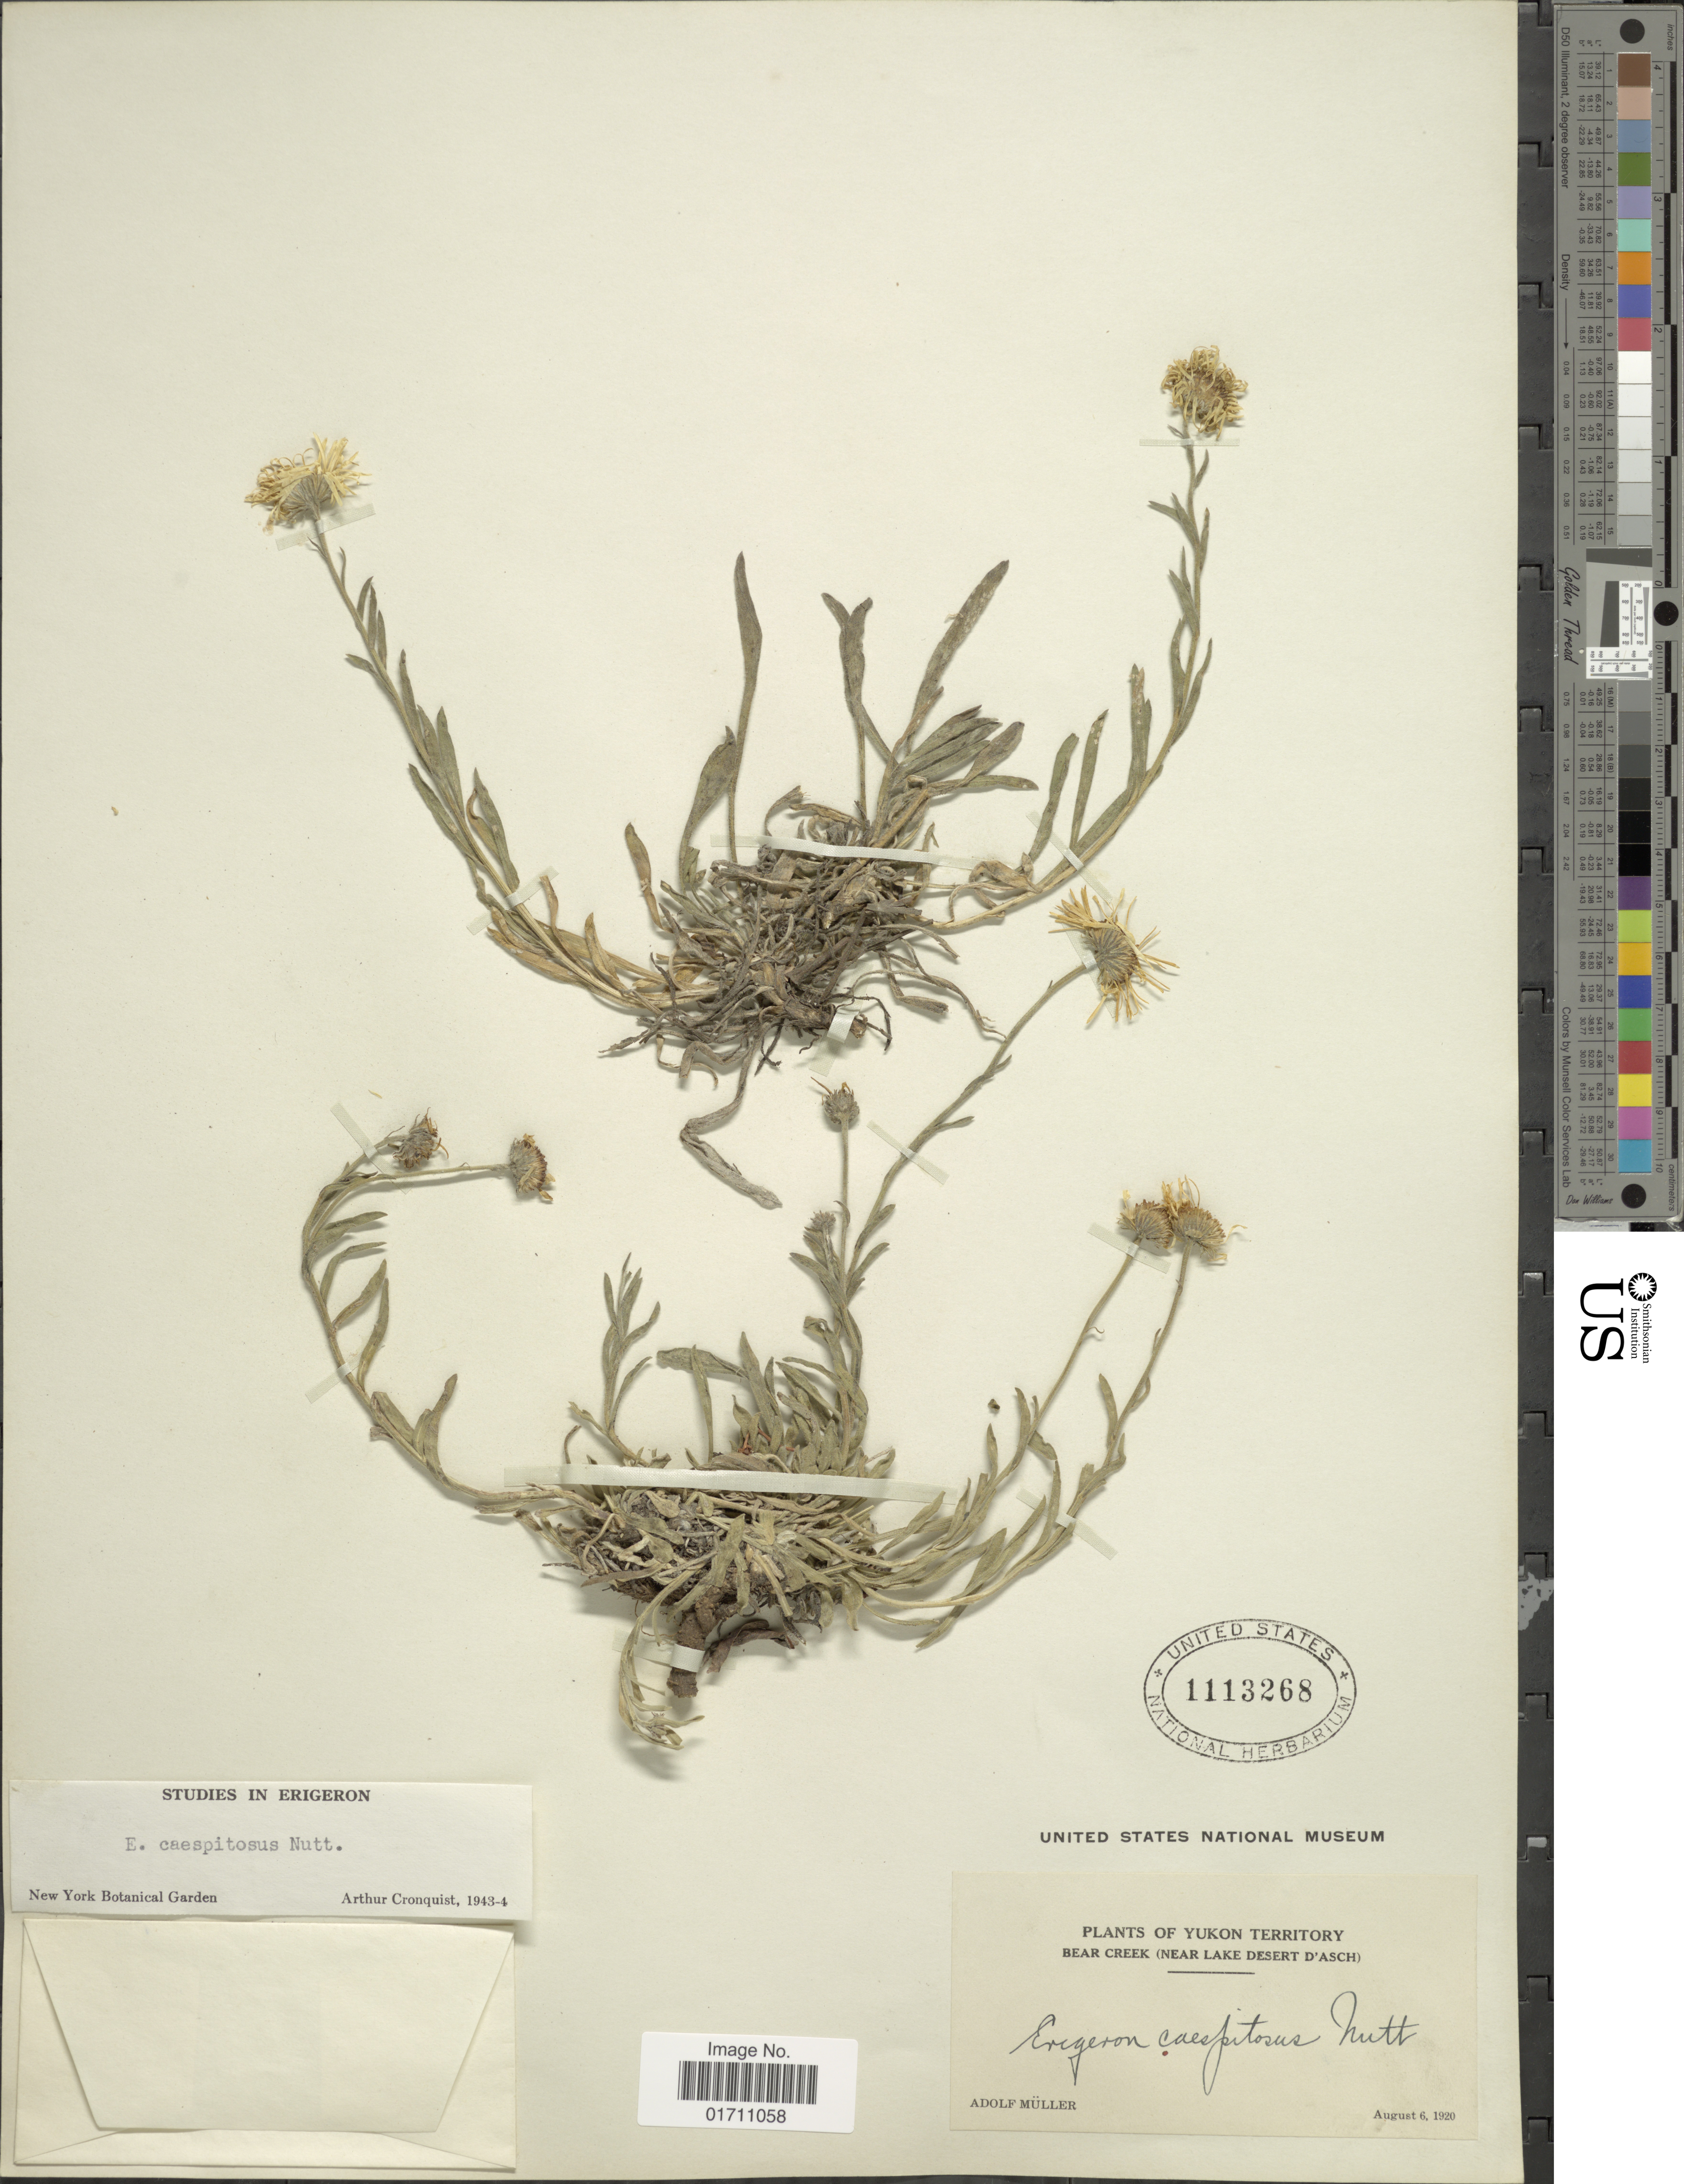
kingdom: Plantae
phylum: Tracheophyta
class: Magnoliopsida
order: Asterales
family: Asteraceae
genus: Erigeron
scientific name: Erigeron caespitosus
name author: Nutt.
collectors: A. Muller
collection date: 1920-08-06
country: Canada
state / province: Yukon Territory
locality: Bear Creek (near Lake Desert D'Asch)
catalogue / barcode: US 1113268